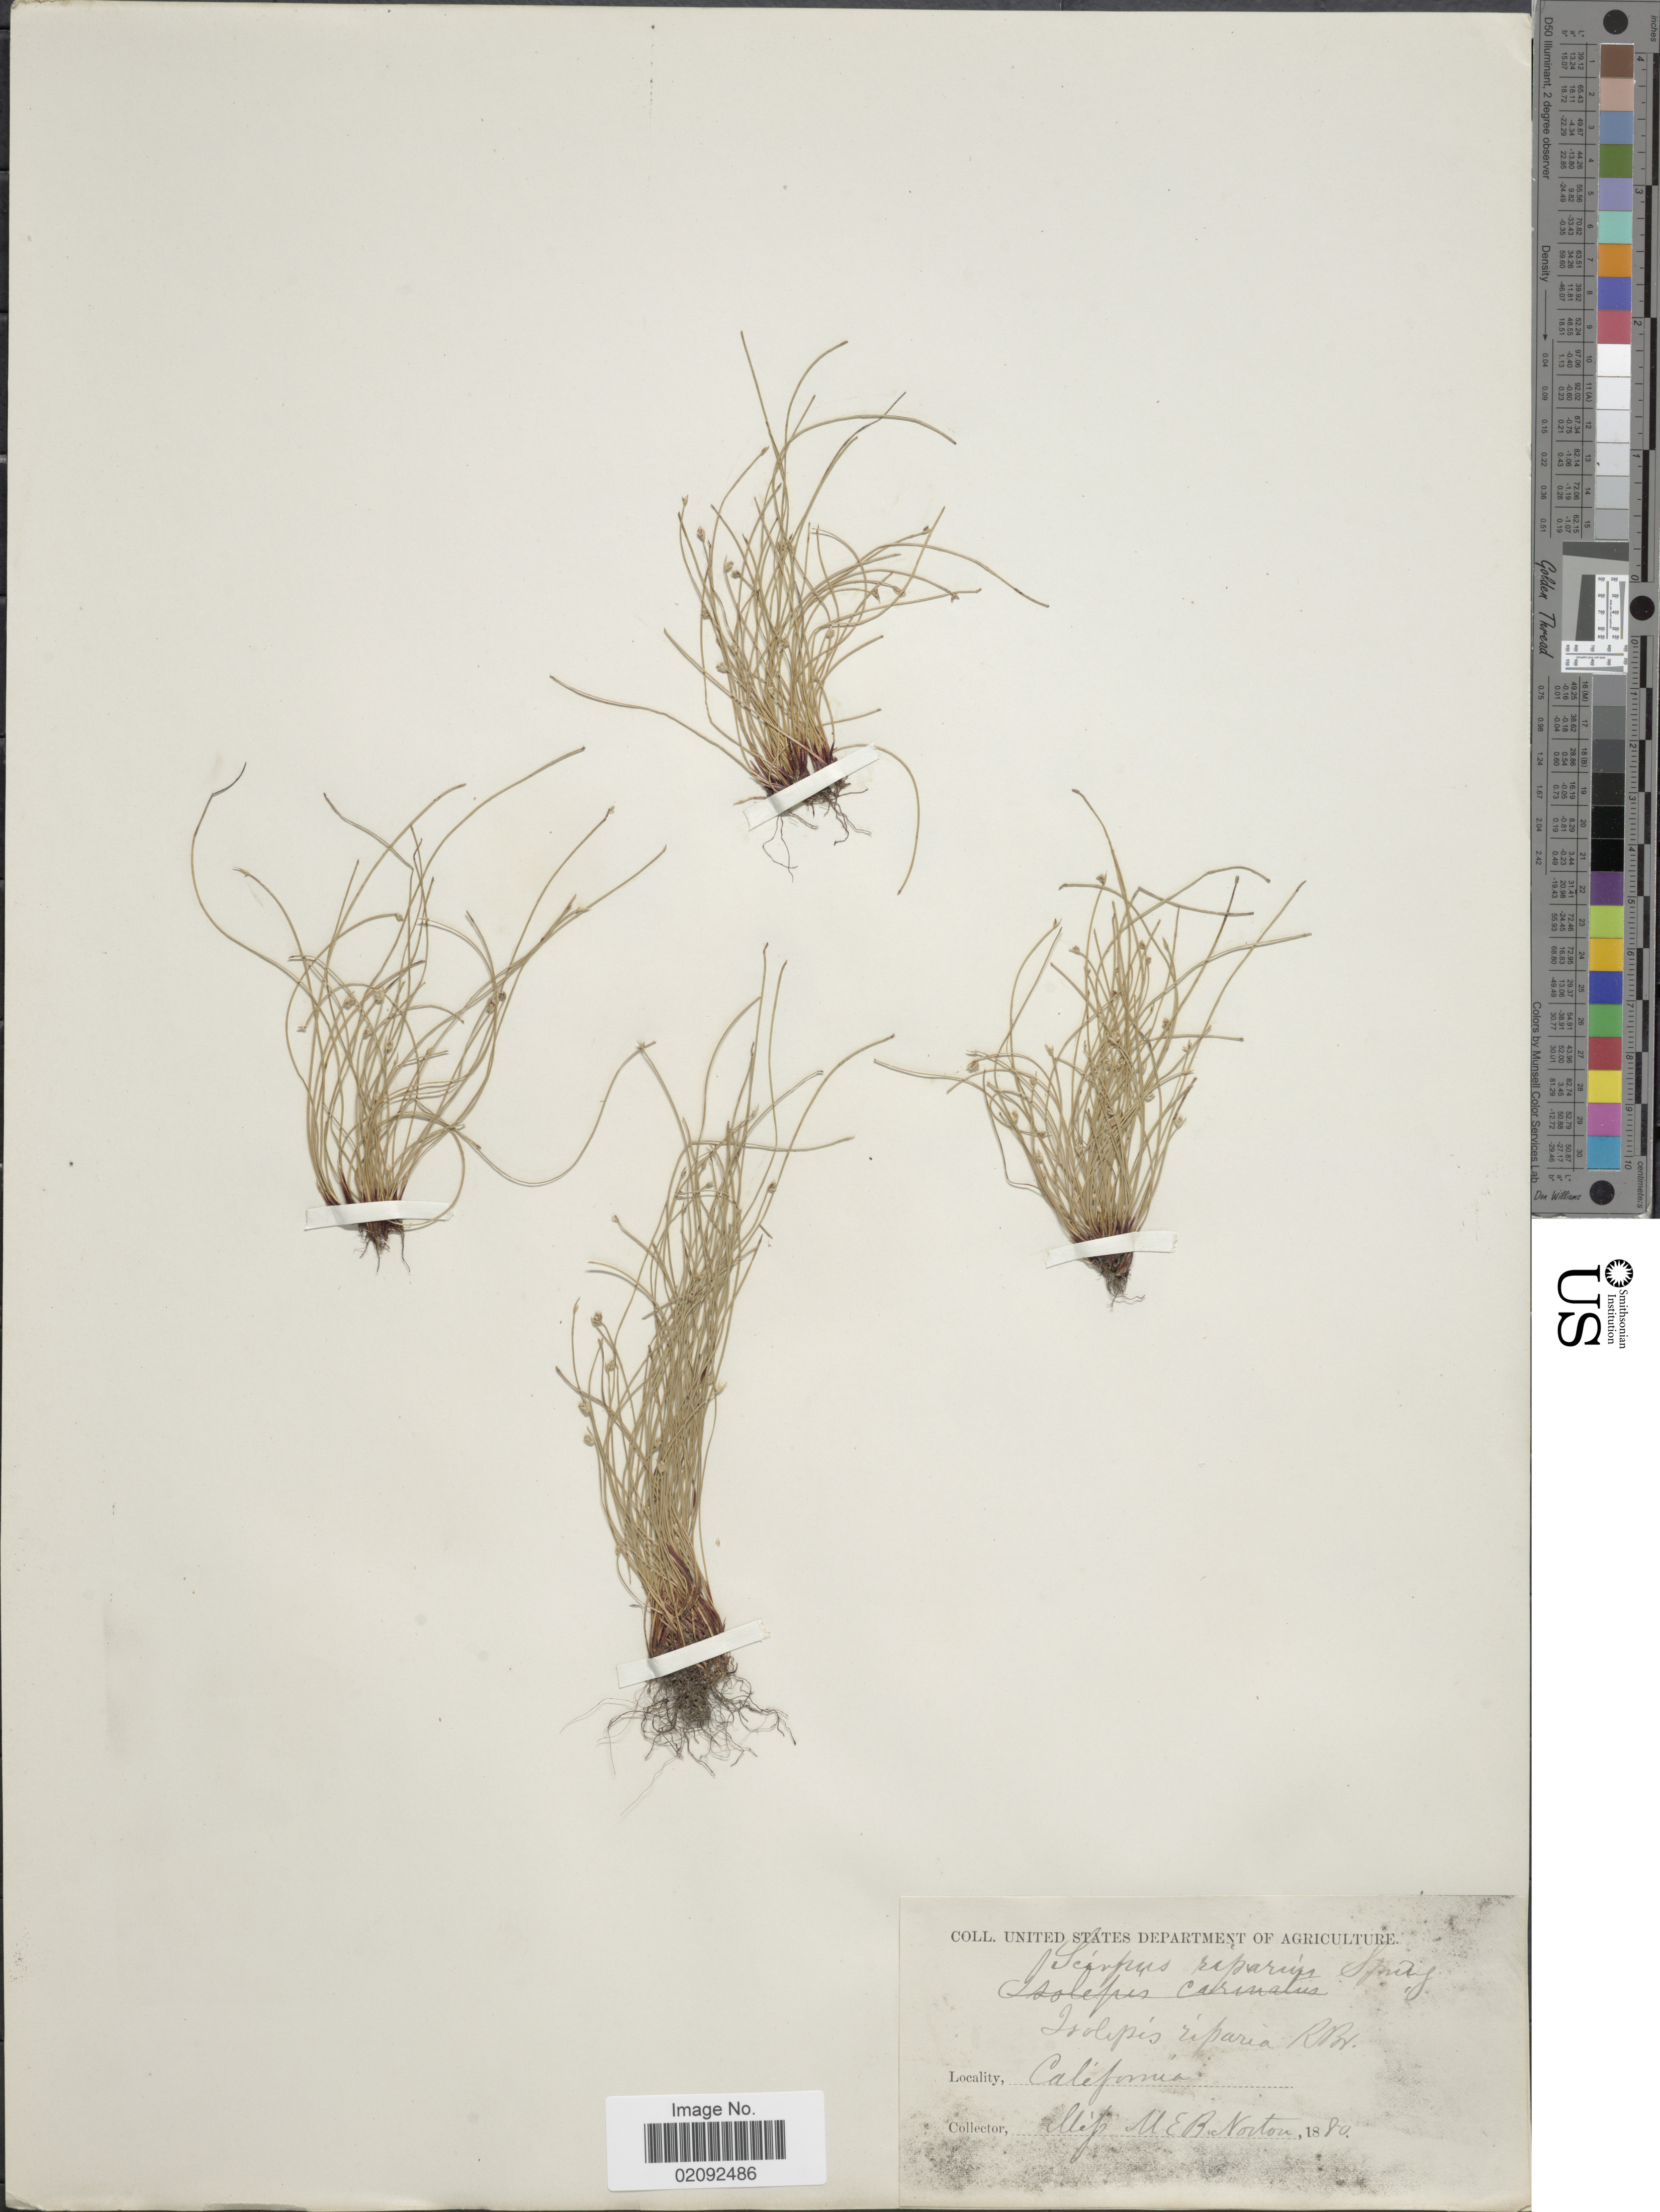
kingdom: Plantae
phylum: Tracheophyta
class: Liliopsida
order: Poales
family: Cyperaceae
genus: Isolepis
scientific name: Isolepis cernua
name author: (Vahl) Roem. & Schult.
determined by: Strong, Mark T., (BOT), Smithsonian Institution - National Museum of Natural History (UNITED STATES)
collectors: M. Norton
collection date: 1880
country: United States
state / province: California